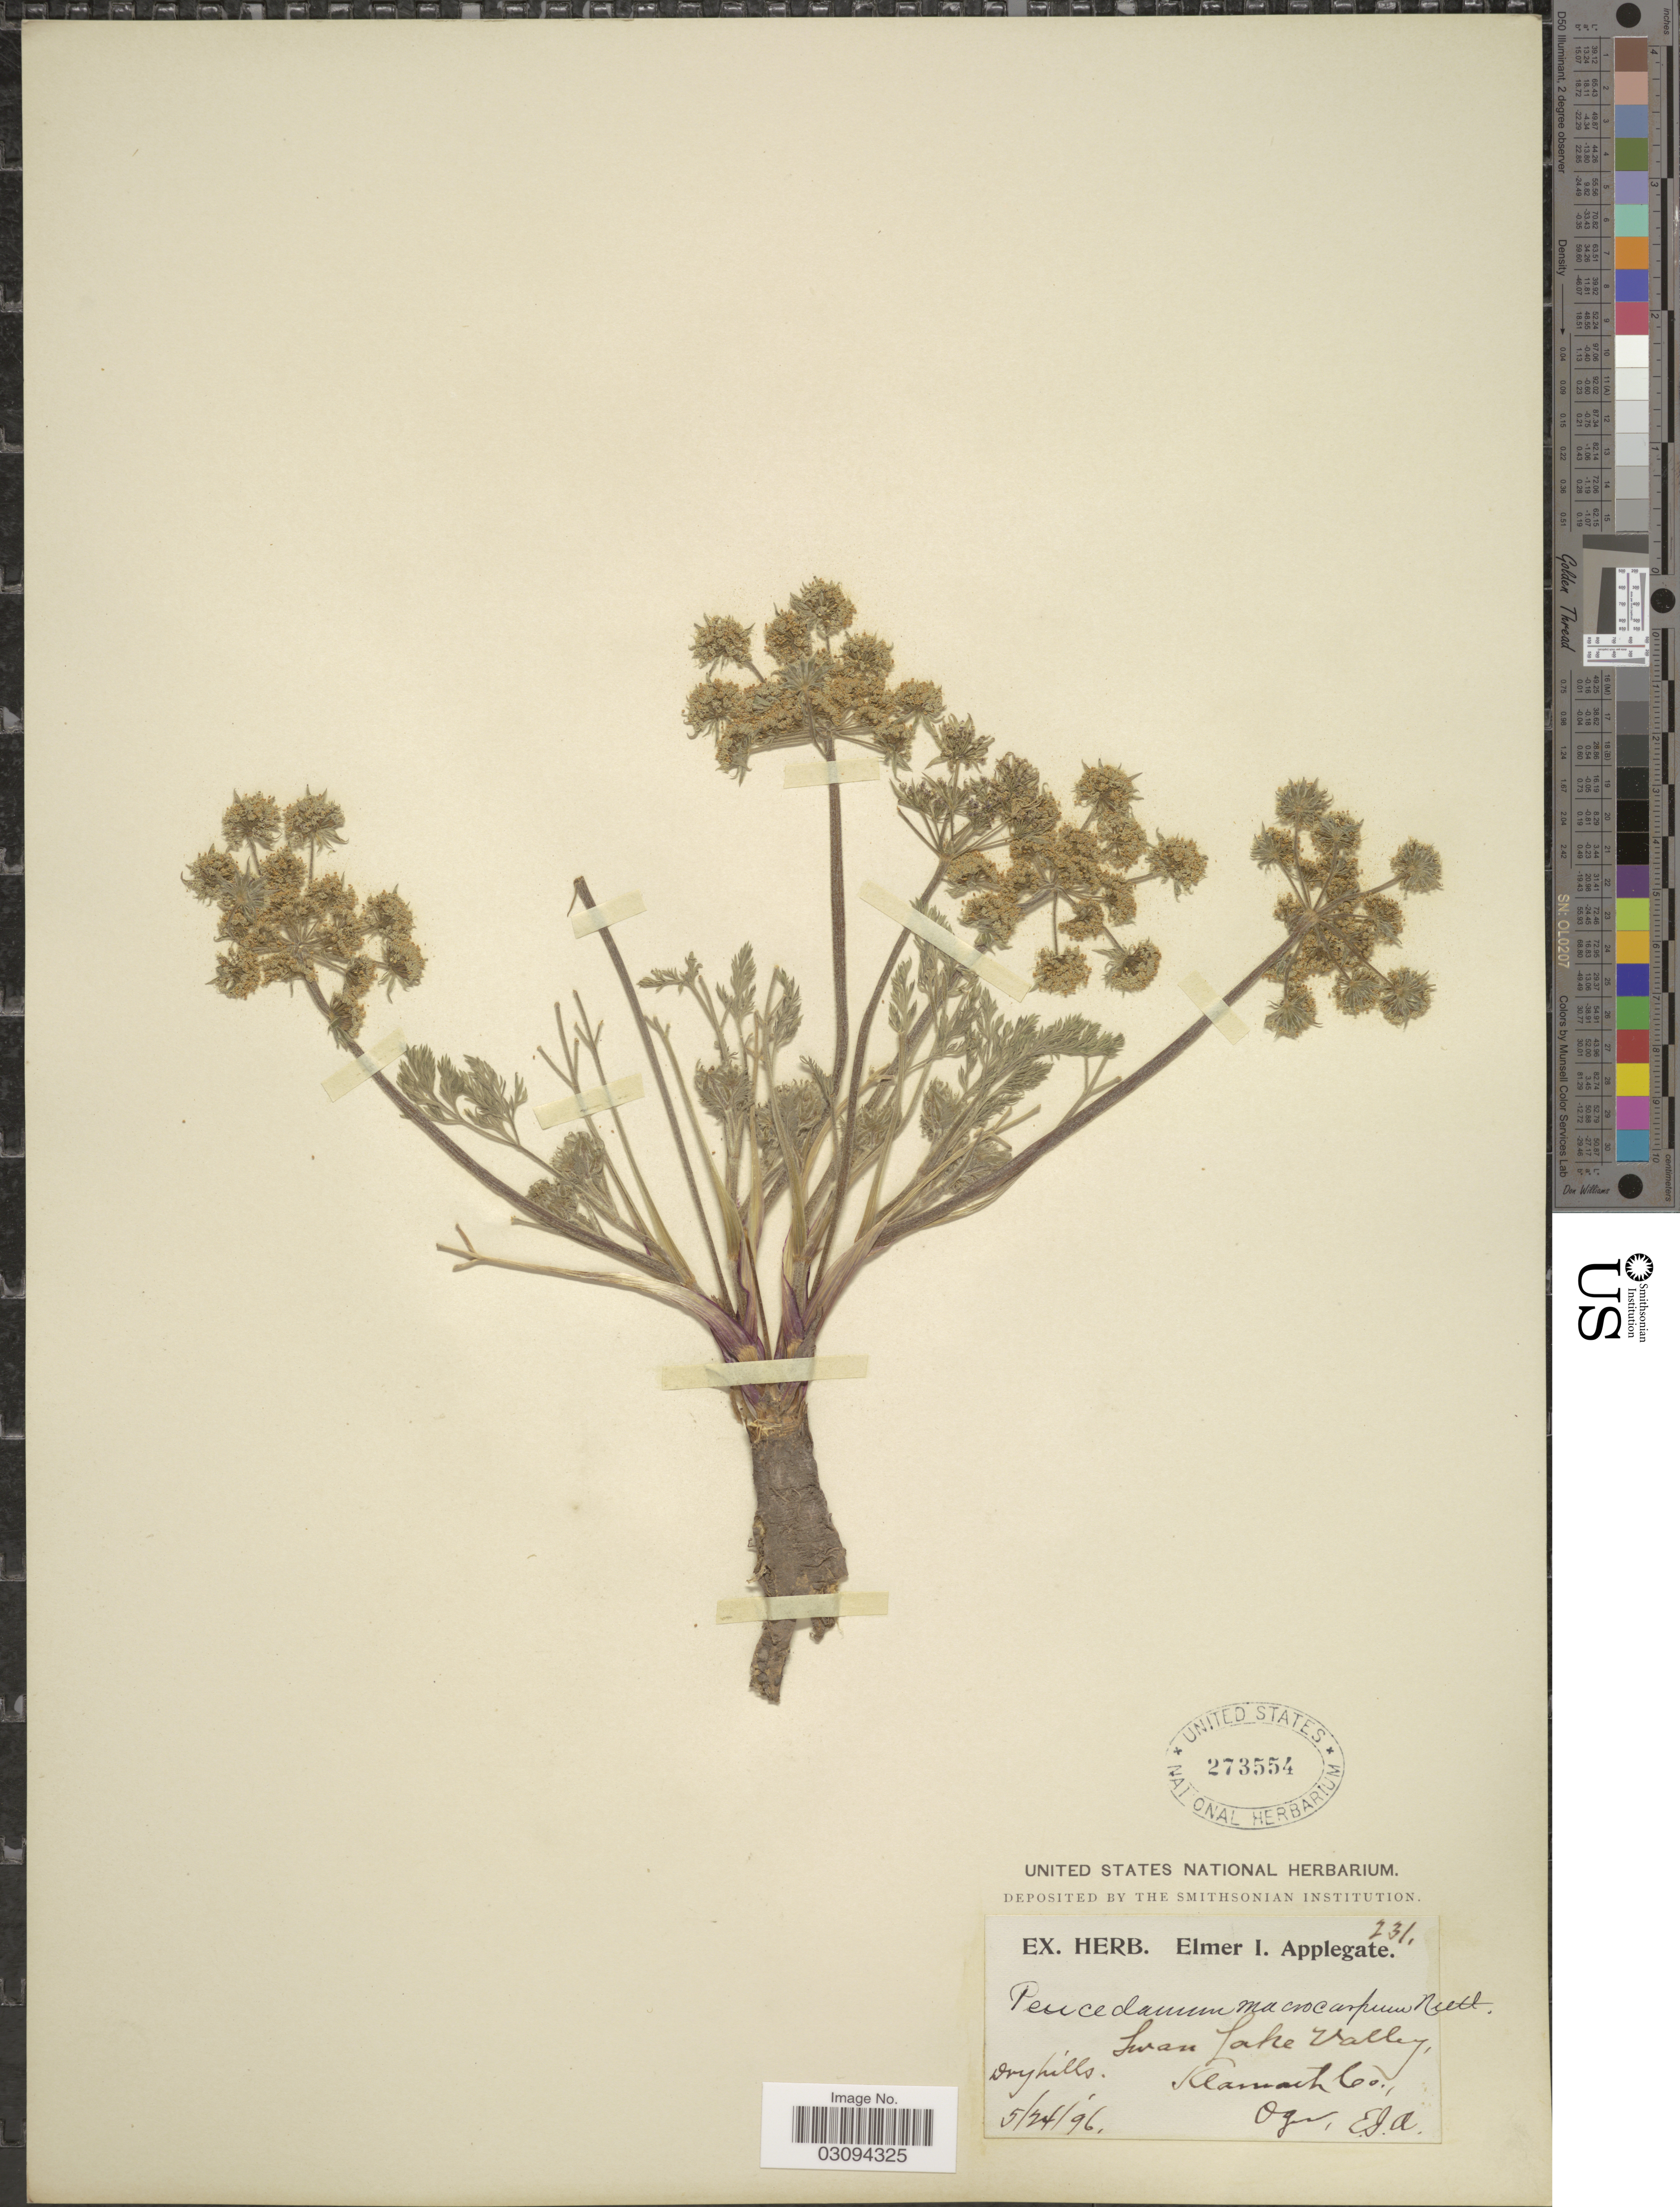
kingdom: Plantae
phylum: Tracheophyta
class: Magnoliopsida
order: Apiales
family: Apiaceae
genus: Lomatium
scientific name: Lomatium macrocarpum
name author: (Hook. et al.) J.M. Coult. & Rose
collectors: E. I. Applegate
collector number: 231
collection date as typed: Transcribed d/m/y: 24/5/96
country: United States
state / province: Oregon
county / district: Klamath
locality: Swan Lake Valley, Klamath Co., Oreg.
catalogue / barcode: US 273554